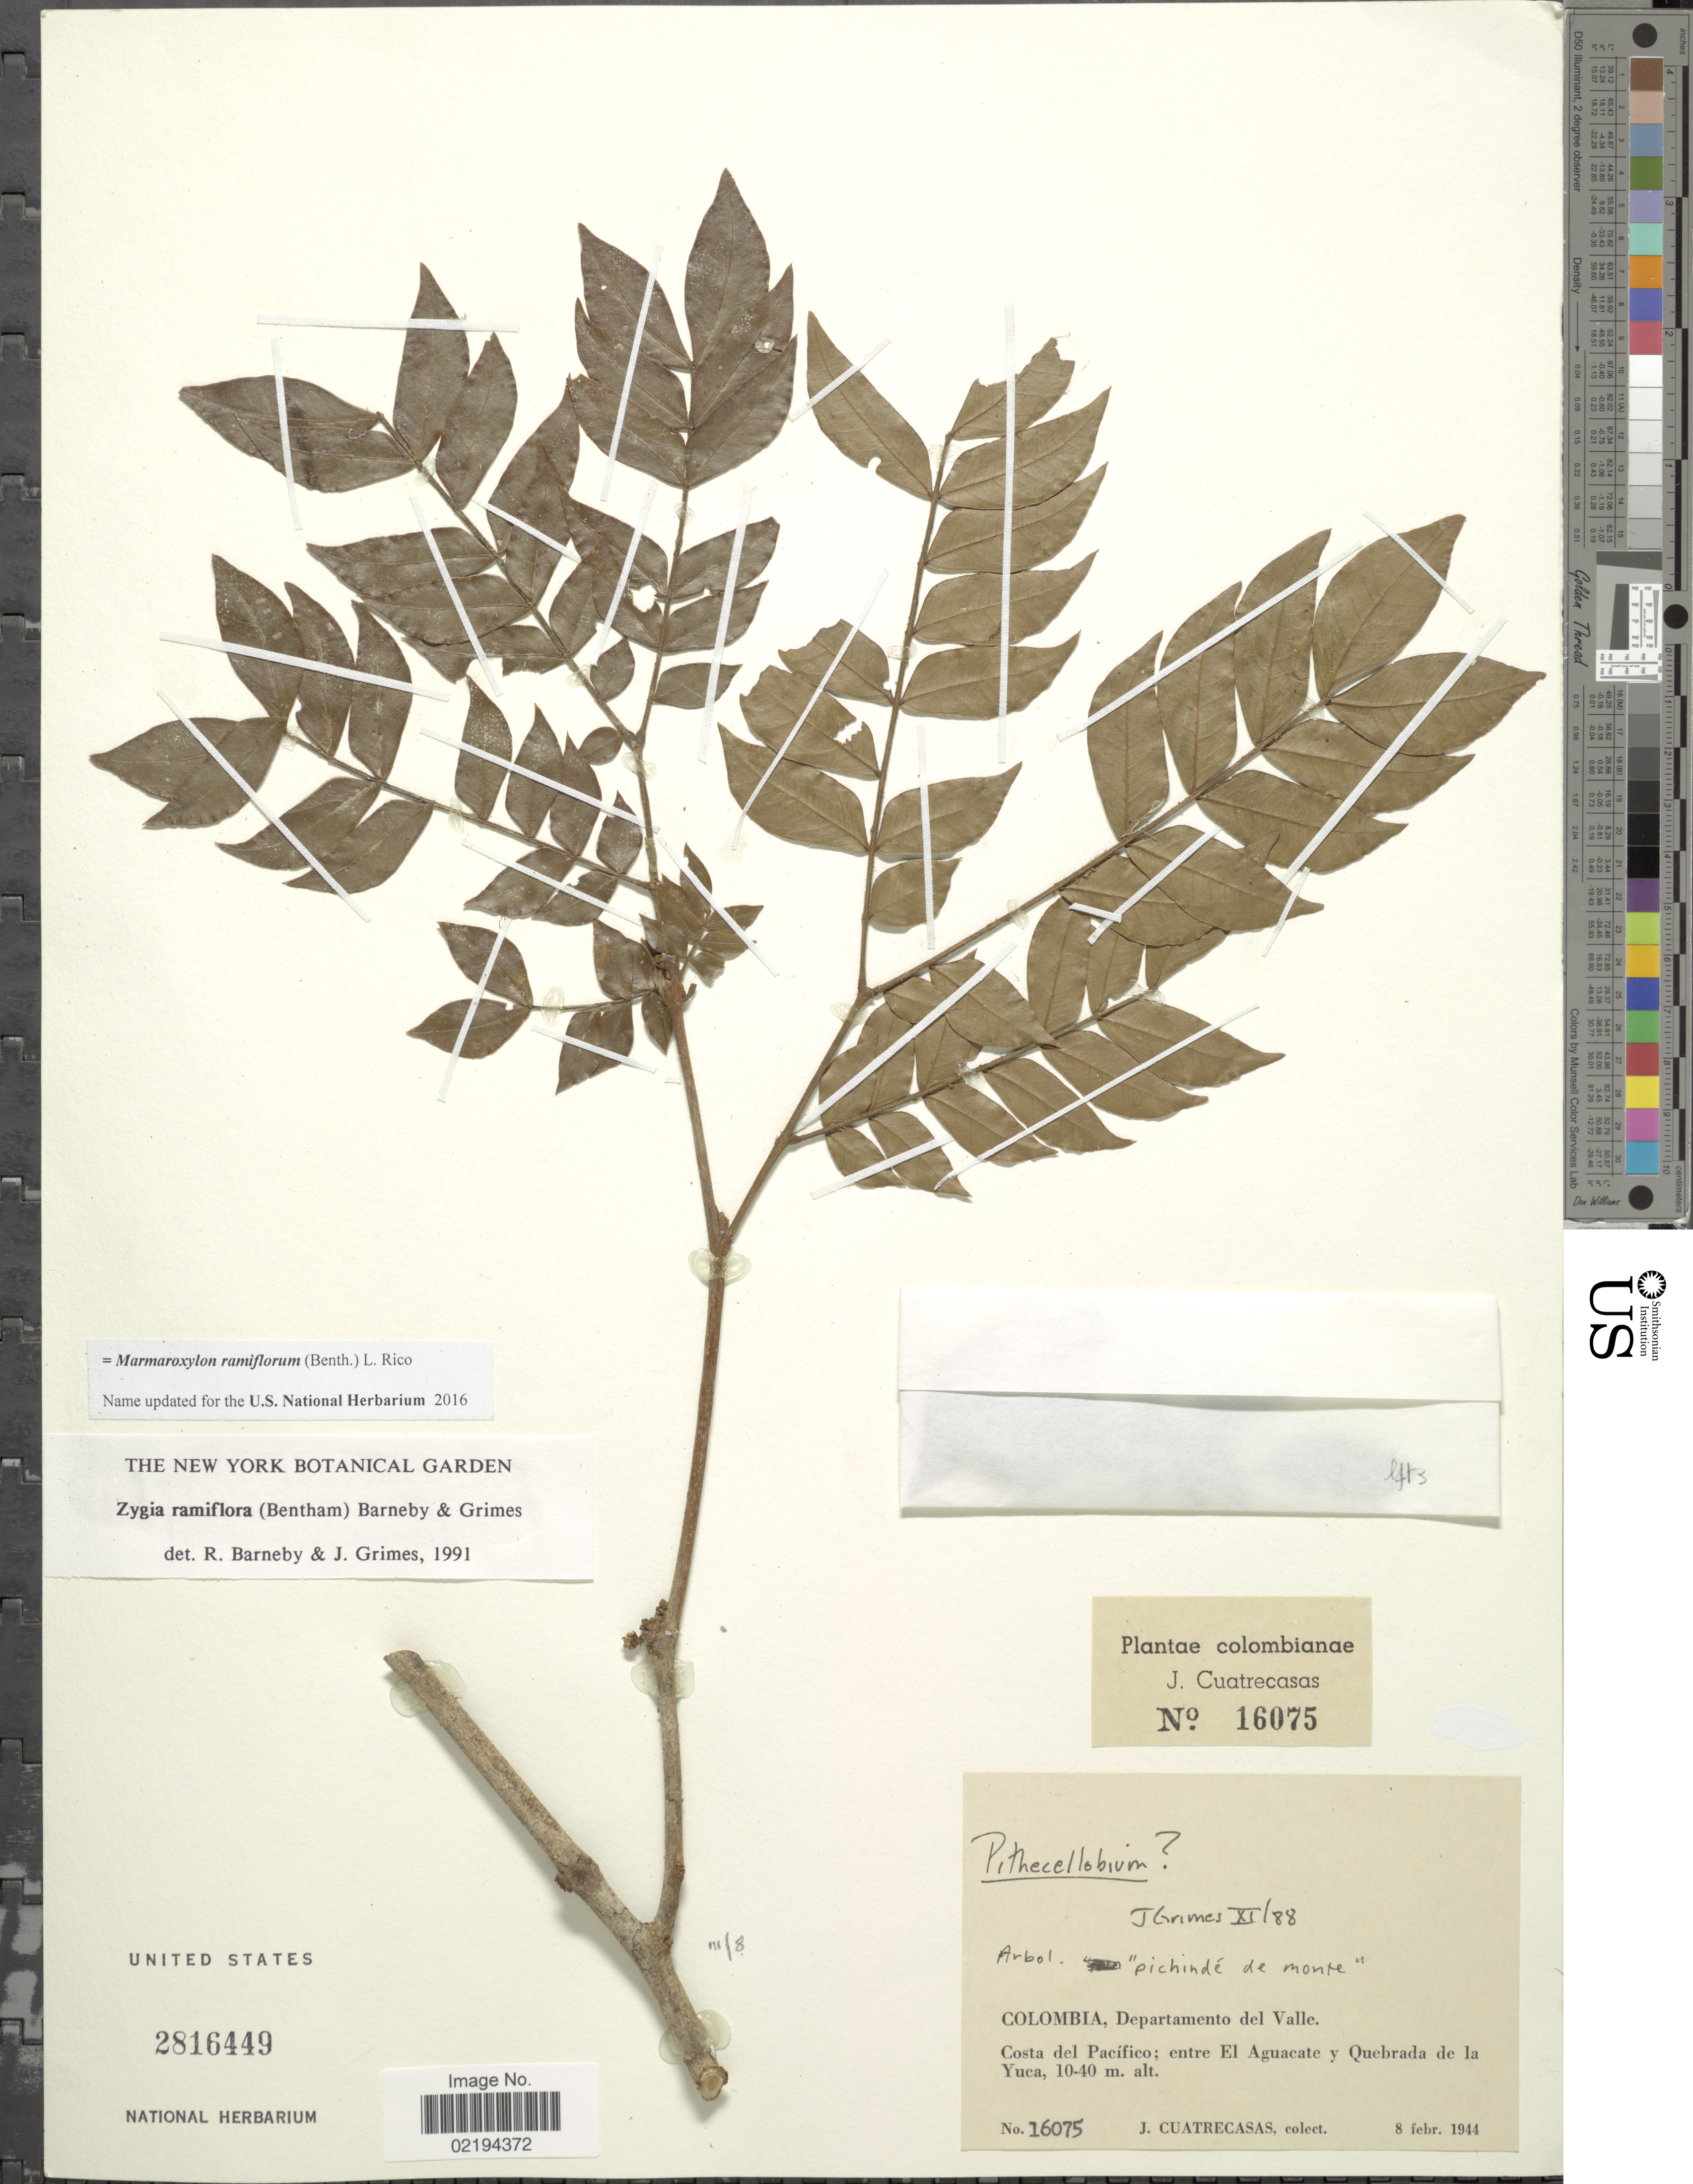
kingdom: Plantae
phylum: Tracheophyta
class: Magnoliopsida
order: Fabales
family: Fabaceae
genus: Zygia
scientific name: Zygia dinizii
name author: (Ducke) D.A. Neill et al.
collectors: J. Cuatrecasas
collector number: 16075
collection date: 1944-02-08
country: Colombia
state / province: Valle del Cauca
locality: Valle, Costa del Pacifico; entre El Aguacate y Quebrada de la Yuca.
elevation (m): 10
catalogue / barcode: US 2816449